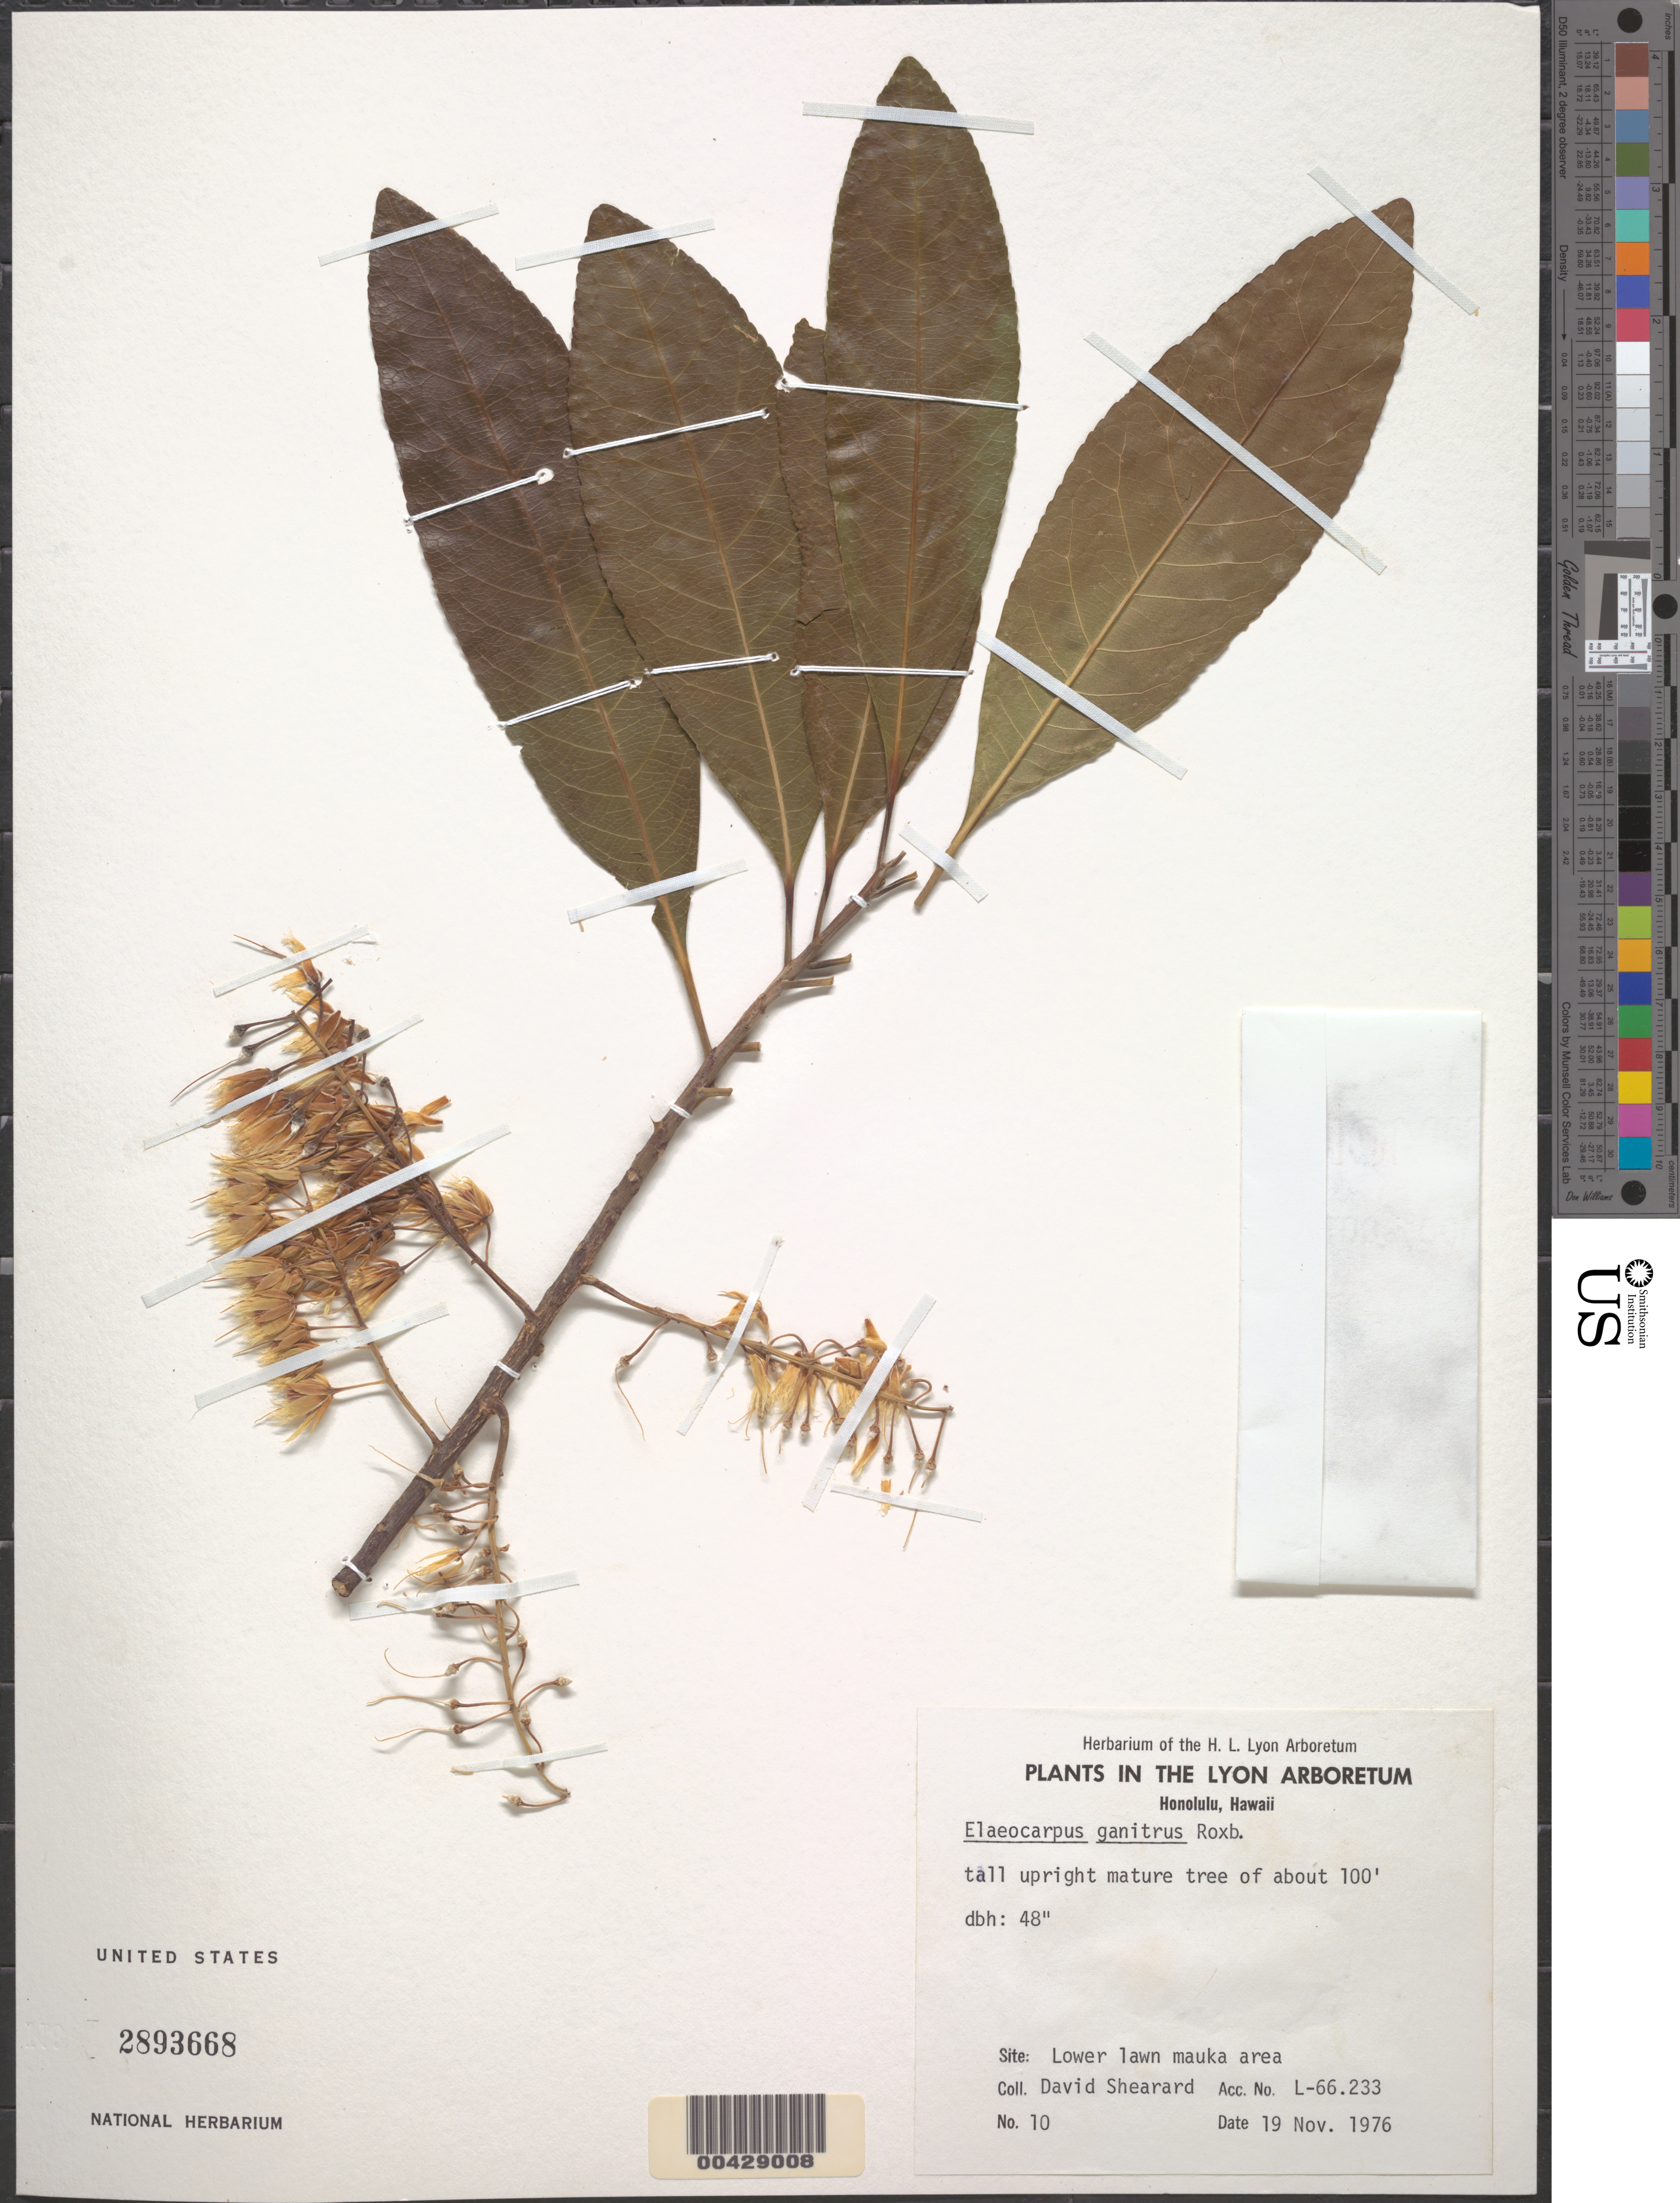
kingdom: Plantae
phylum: Tracheophyta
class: Magnoliopsida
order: Oxalidales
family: Elaeocarpaceae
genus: Elaeocarpus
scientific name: Elaeocarpus ganitrus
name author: Roxb. ex G. Don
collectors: D. Shearard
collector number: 10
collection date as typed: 19 Nov 1976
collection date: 1976-11-19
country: United States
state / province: Hawaii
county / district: Honolulu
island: Oahu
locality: Honolulu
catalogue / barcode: US 2893668